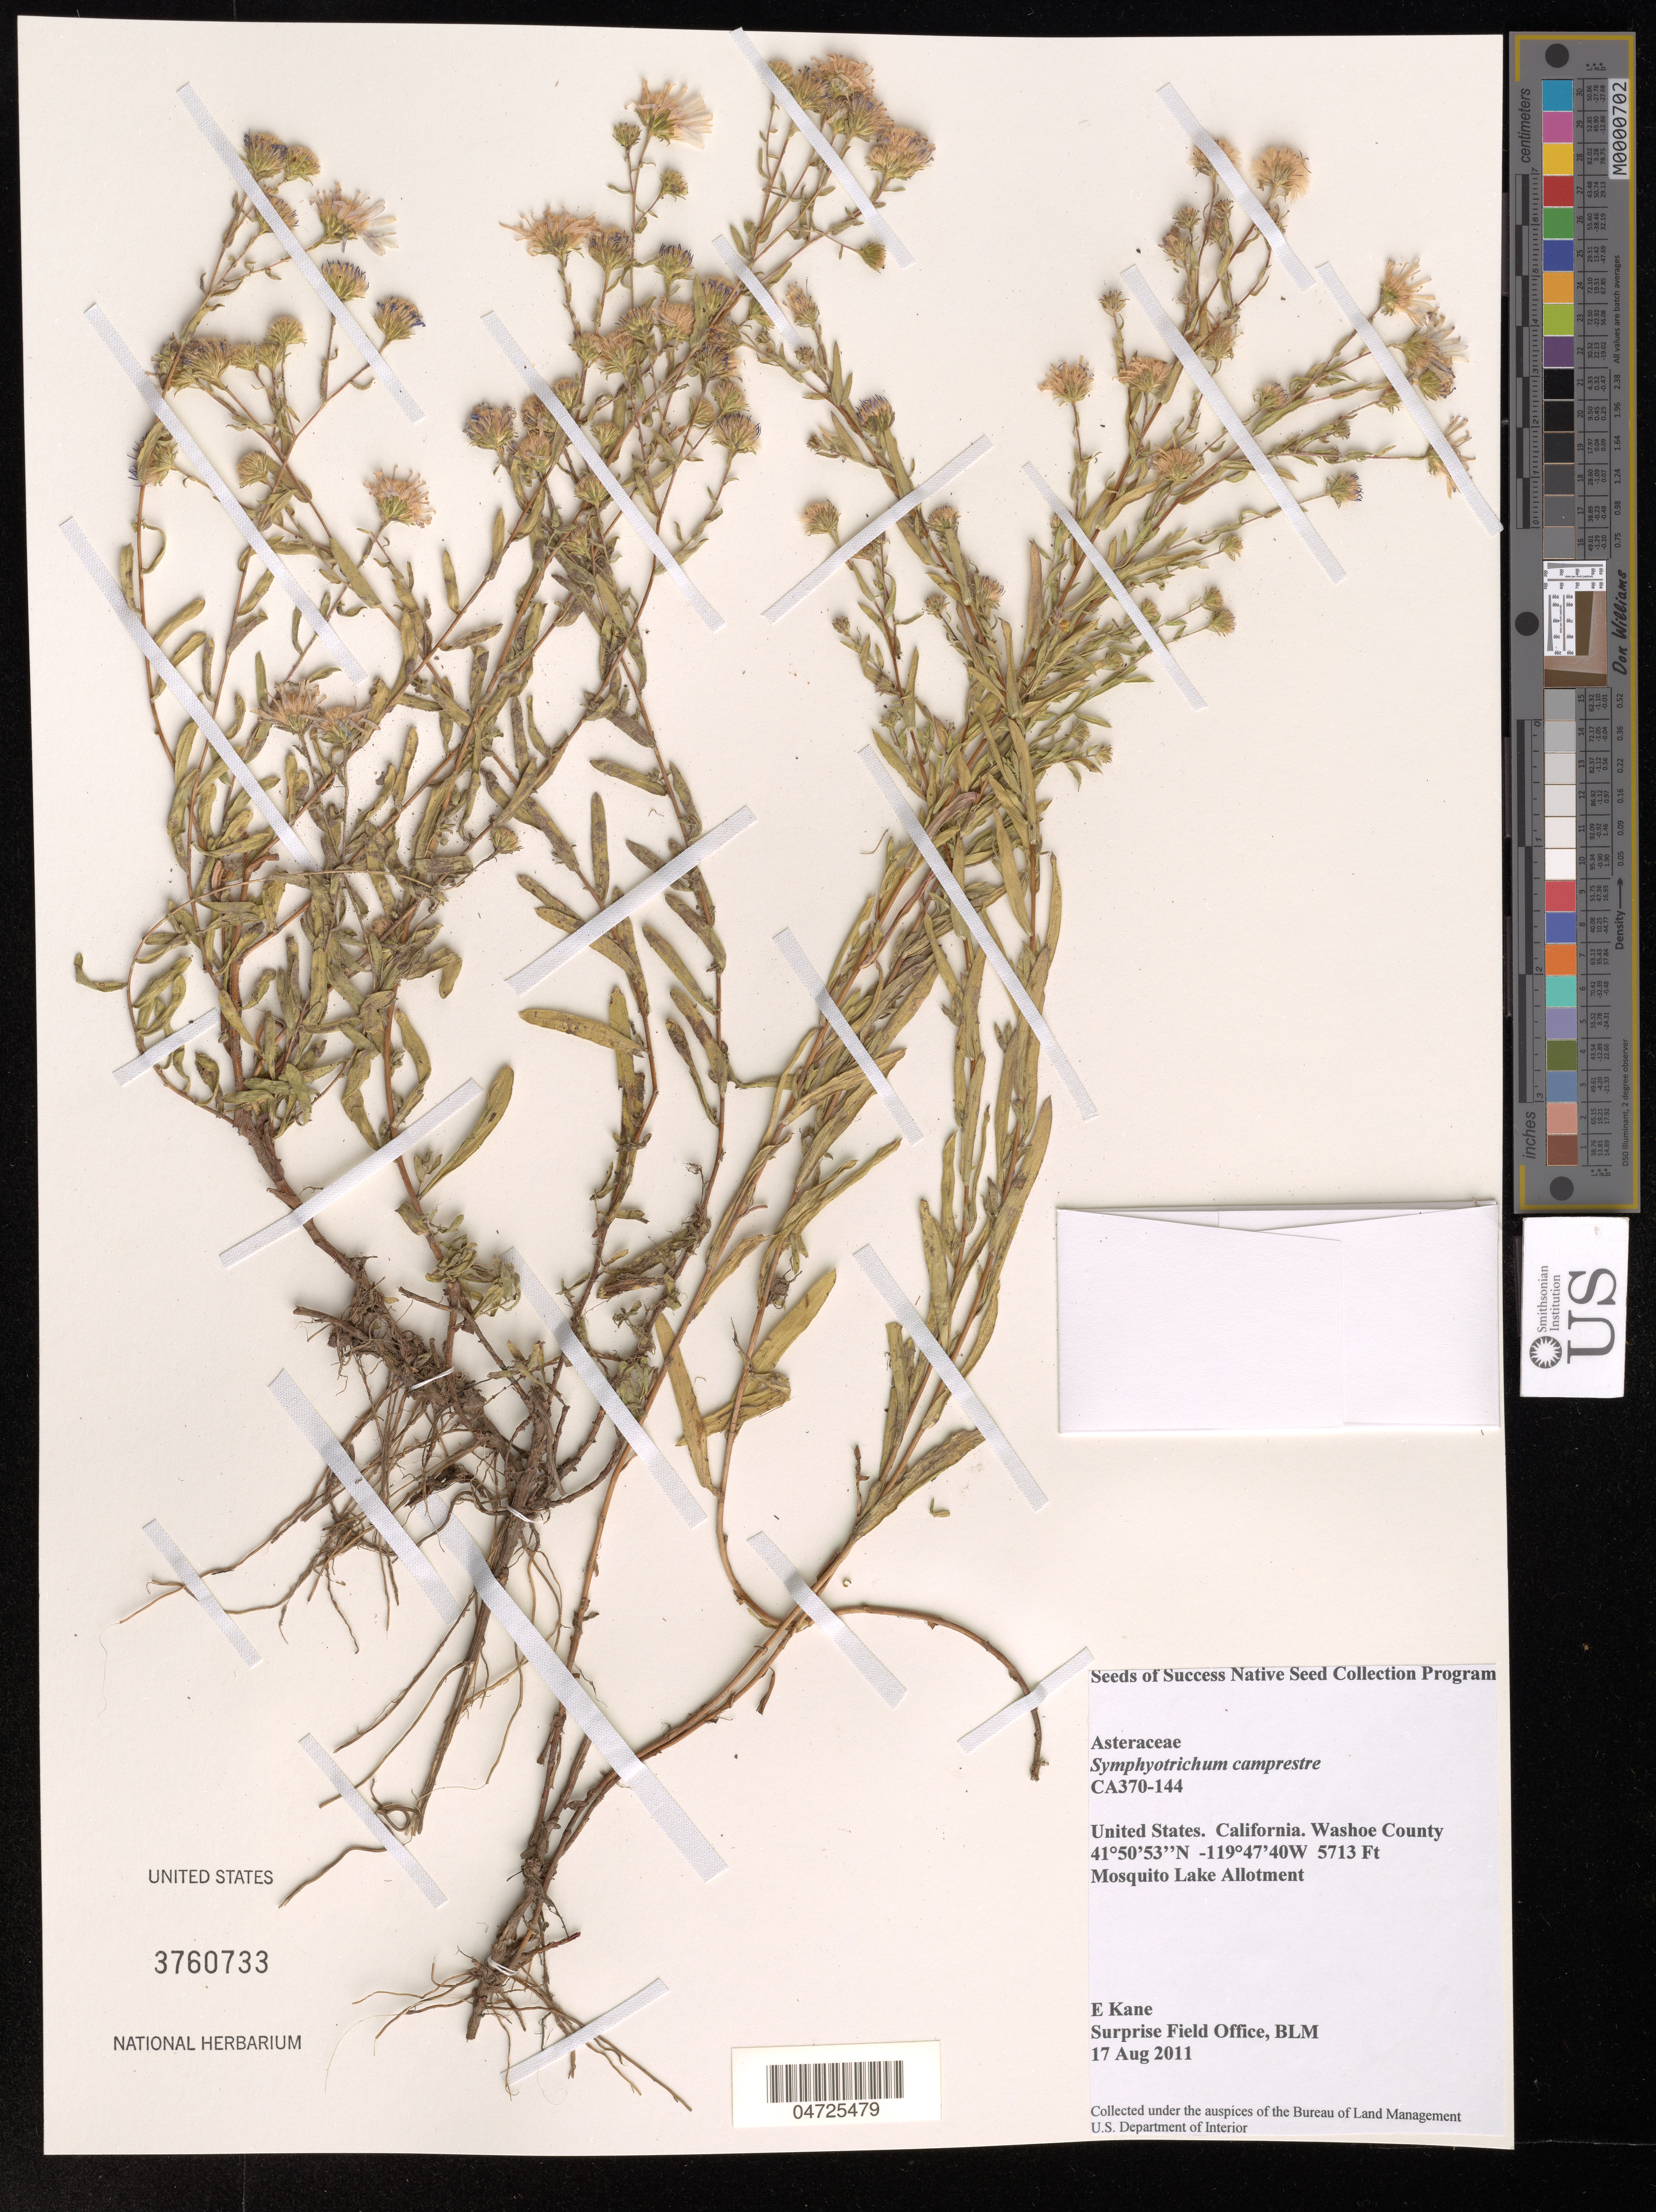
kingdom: Plantae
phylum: Tracheophyta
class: Magnoliopsida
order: Asterales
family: Asteraceae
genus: Symphyotrichum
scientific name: Symphyotrichum campestre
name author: (Nutt.) G.L. Nesom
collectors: E. Kane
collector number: CA370-144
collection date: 2011-08-17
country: United States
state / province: California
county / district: Washoe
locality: Washoe County. Mosquito Lake Allotment.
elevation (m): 1741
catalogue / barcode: US 3760733